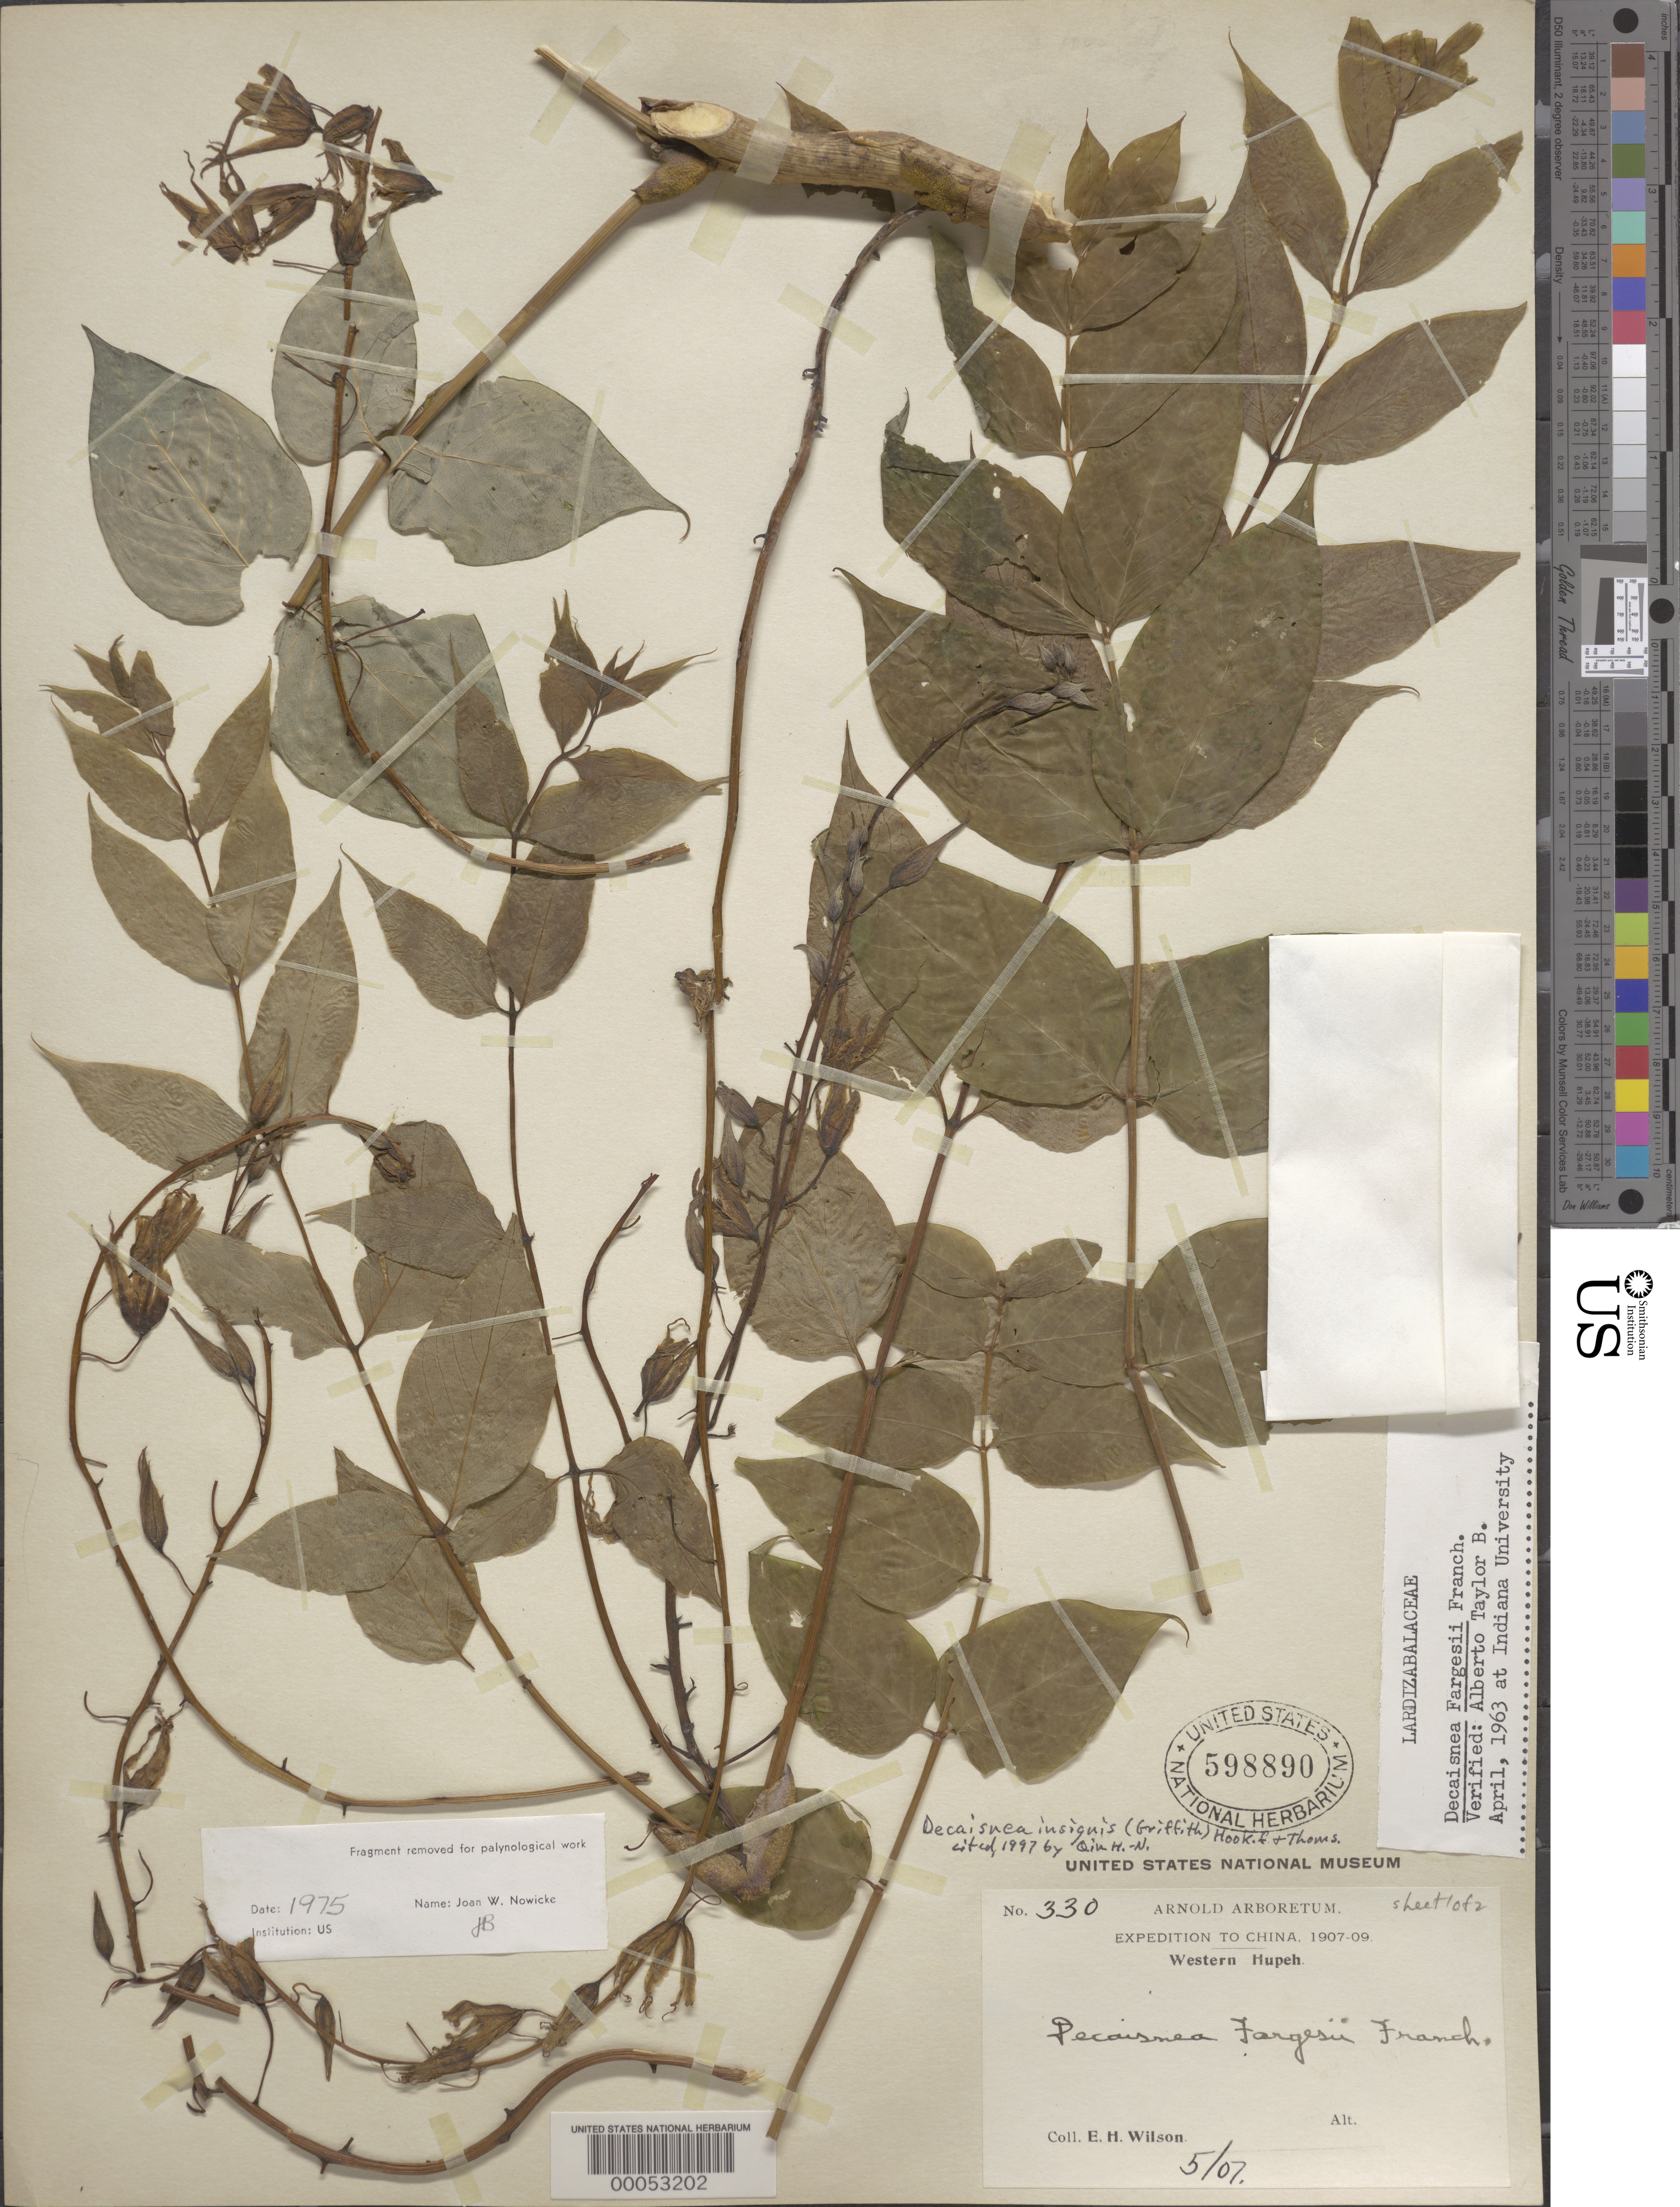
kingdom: Plantae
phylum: Tracheophyta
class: Magnoliopsida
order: Ranunculales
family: Lardizabalaceae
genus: Decaisnea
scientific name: Decaisnea insignis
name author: (Griff.) Hook. f. & Thomson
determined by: Qui, H.-N.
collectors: E. H. Wilson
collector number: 330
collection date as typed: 05 Jul 1907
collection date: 1907-07-05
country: China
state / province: Hubei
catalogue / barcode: US 598890